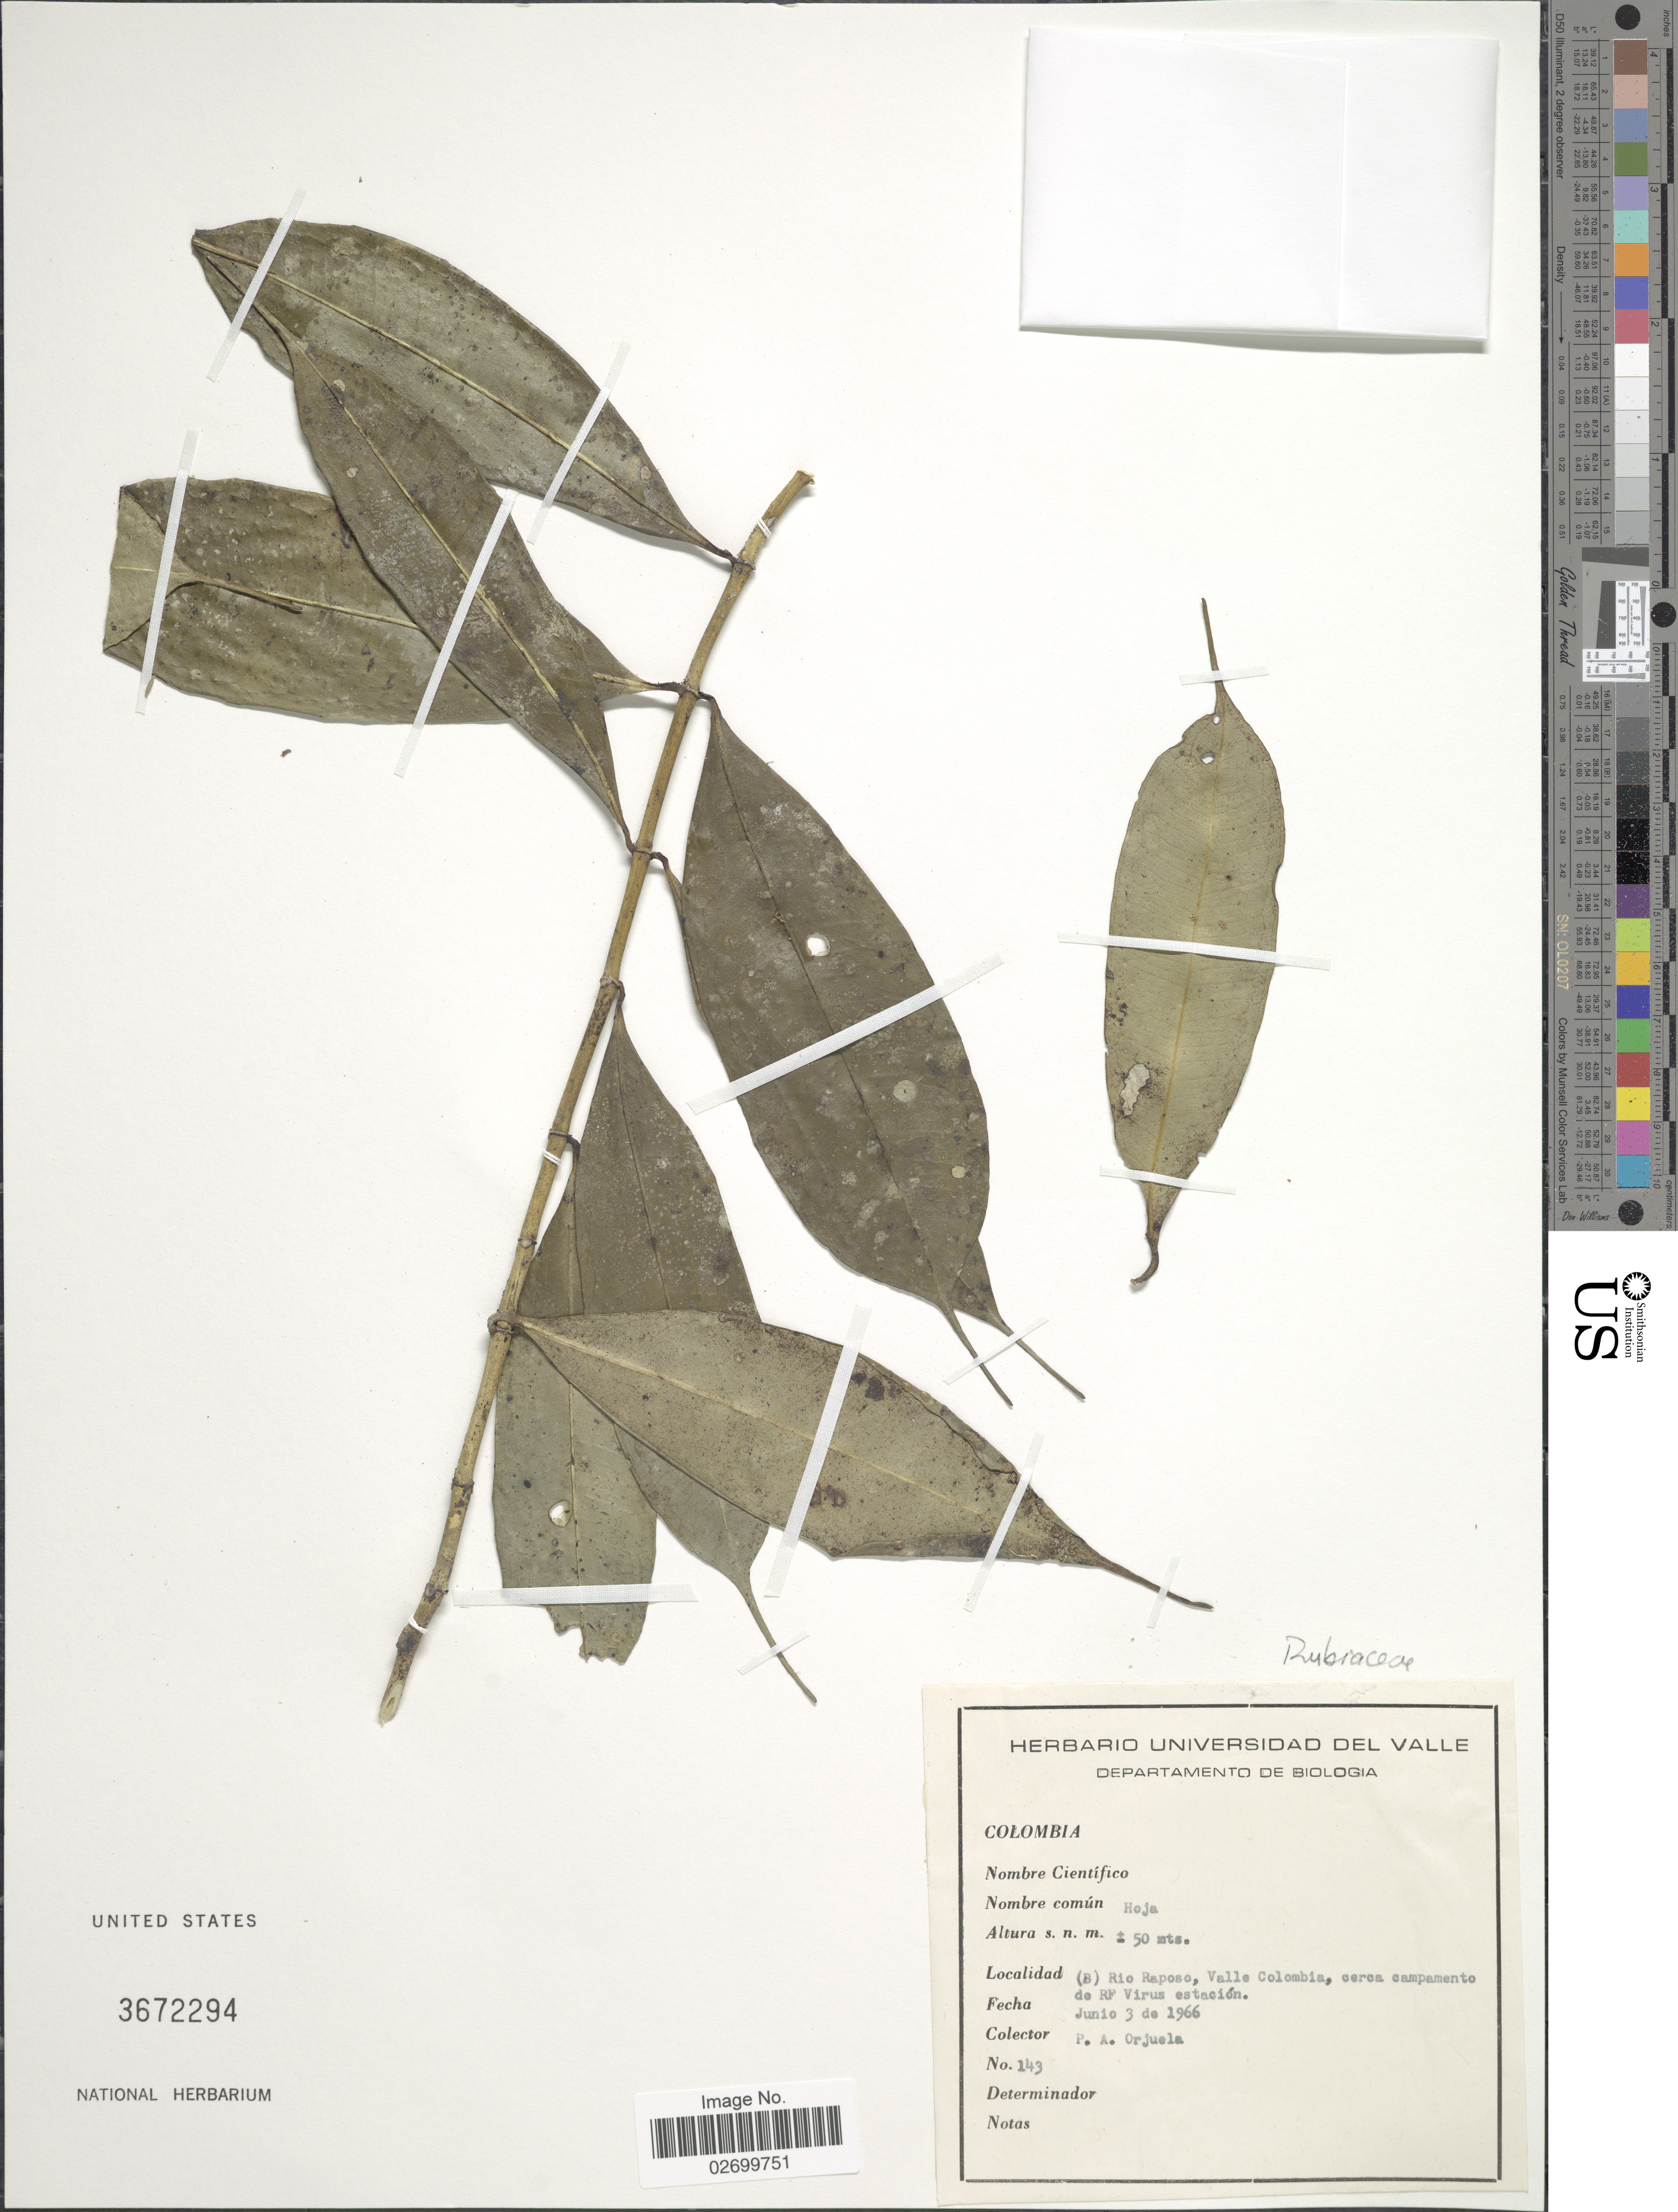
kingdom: Plantae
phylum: Tracheophyta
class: Magnoliopsida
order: Gentianales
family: Rubiaceae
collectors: P. A. Orjuela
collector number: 143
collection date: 1966-06-03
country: Colombia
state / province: Valle del Cauca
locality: (B) Rio Raposo, Valle Colombia, cerca campamento de RF Virus estacion.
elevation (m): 50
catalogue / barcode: US 3672294